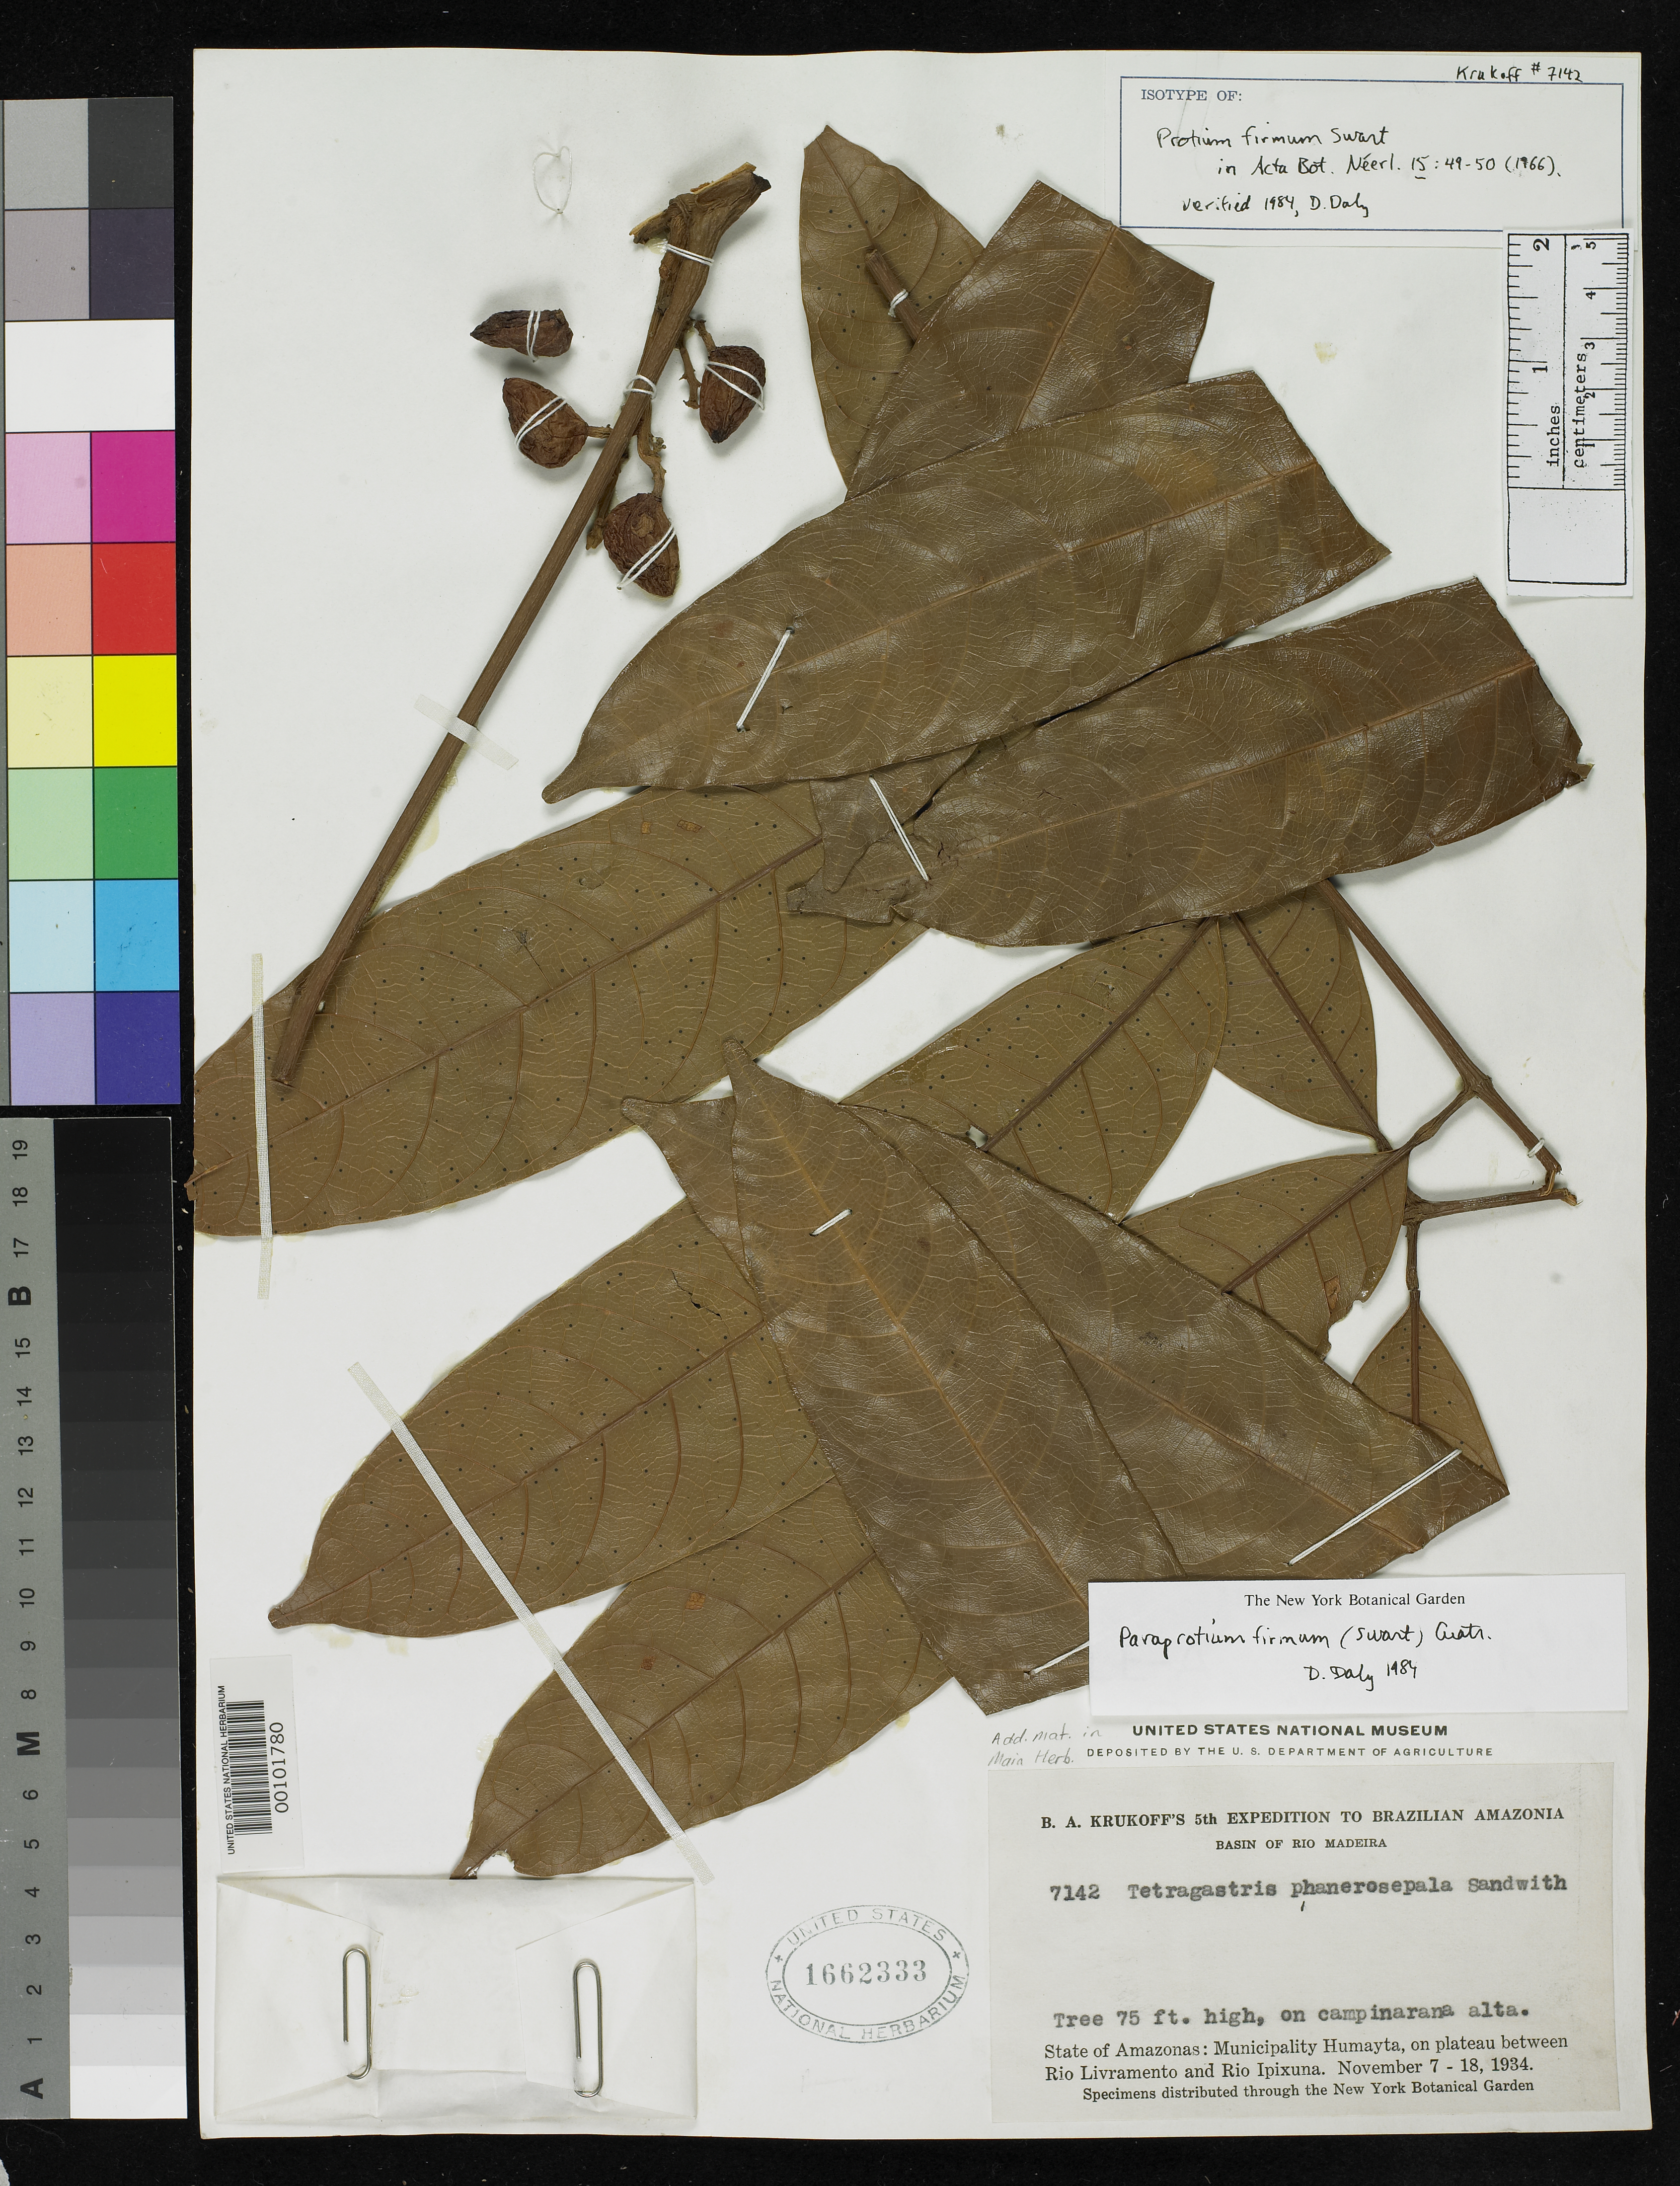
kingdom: Plantae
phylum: Tracheophyta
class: Magnoliopsida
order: Sapindales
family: Burseraceae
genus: Protium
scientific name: Protium firmum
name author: Swart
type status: Isotype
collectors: B. A. Krukoff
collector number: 7142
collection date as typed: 07 Nov 1934 to 18 Nov 1934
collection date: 1934-11-07/1934-11-18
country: Brazil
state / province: Amazonas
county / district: Humaitá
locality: Municipality Humayta, on plateau between Rio Livramento and Rio Ipixuna.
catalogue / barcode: US 1662333